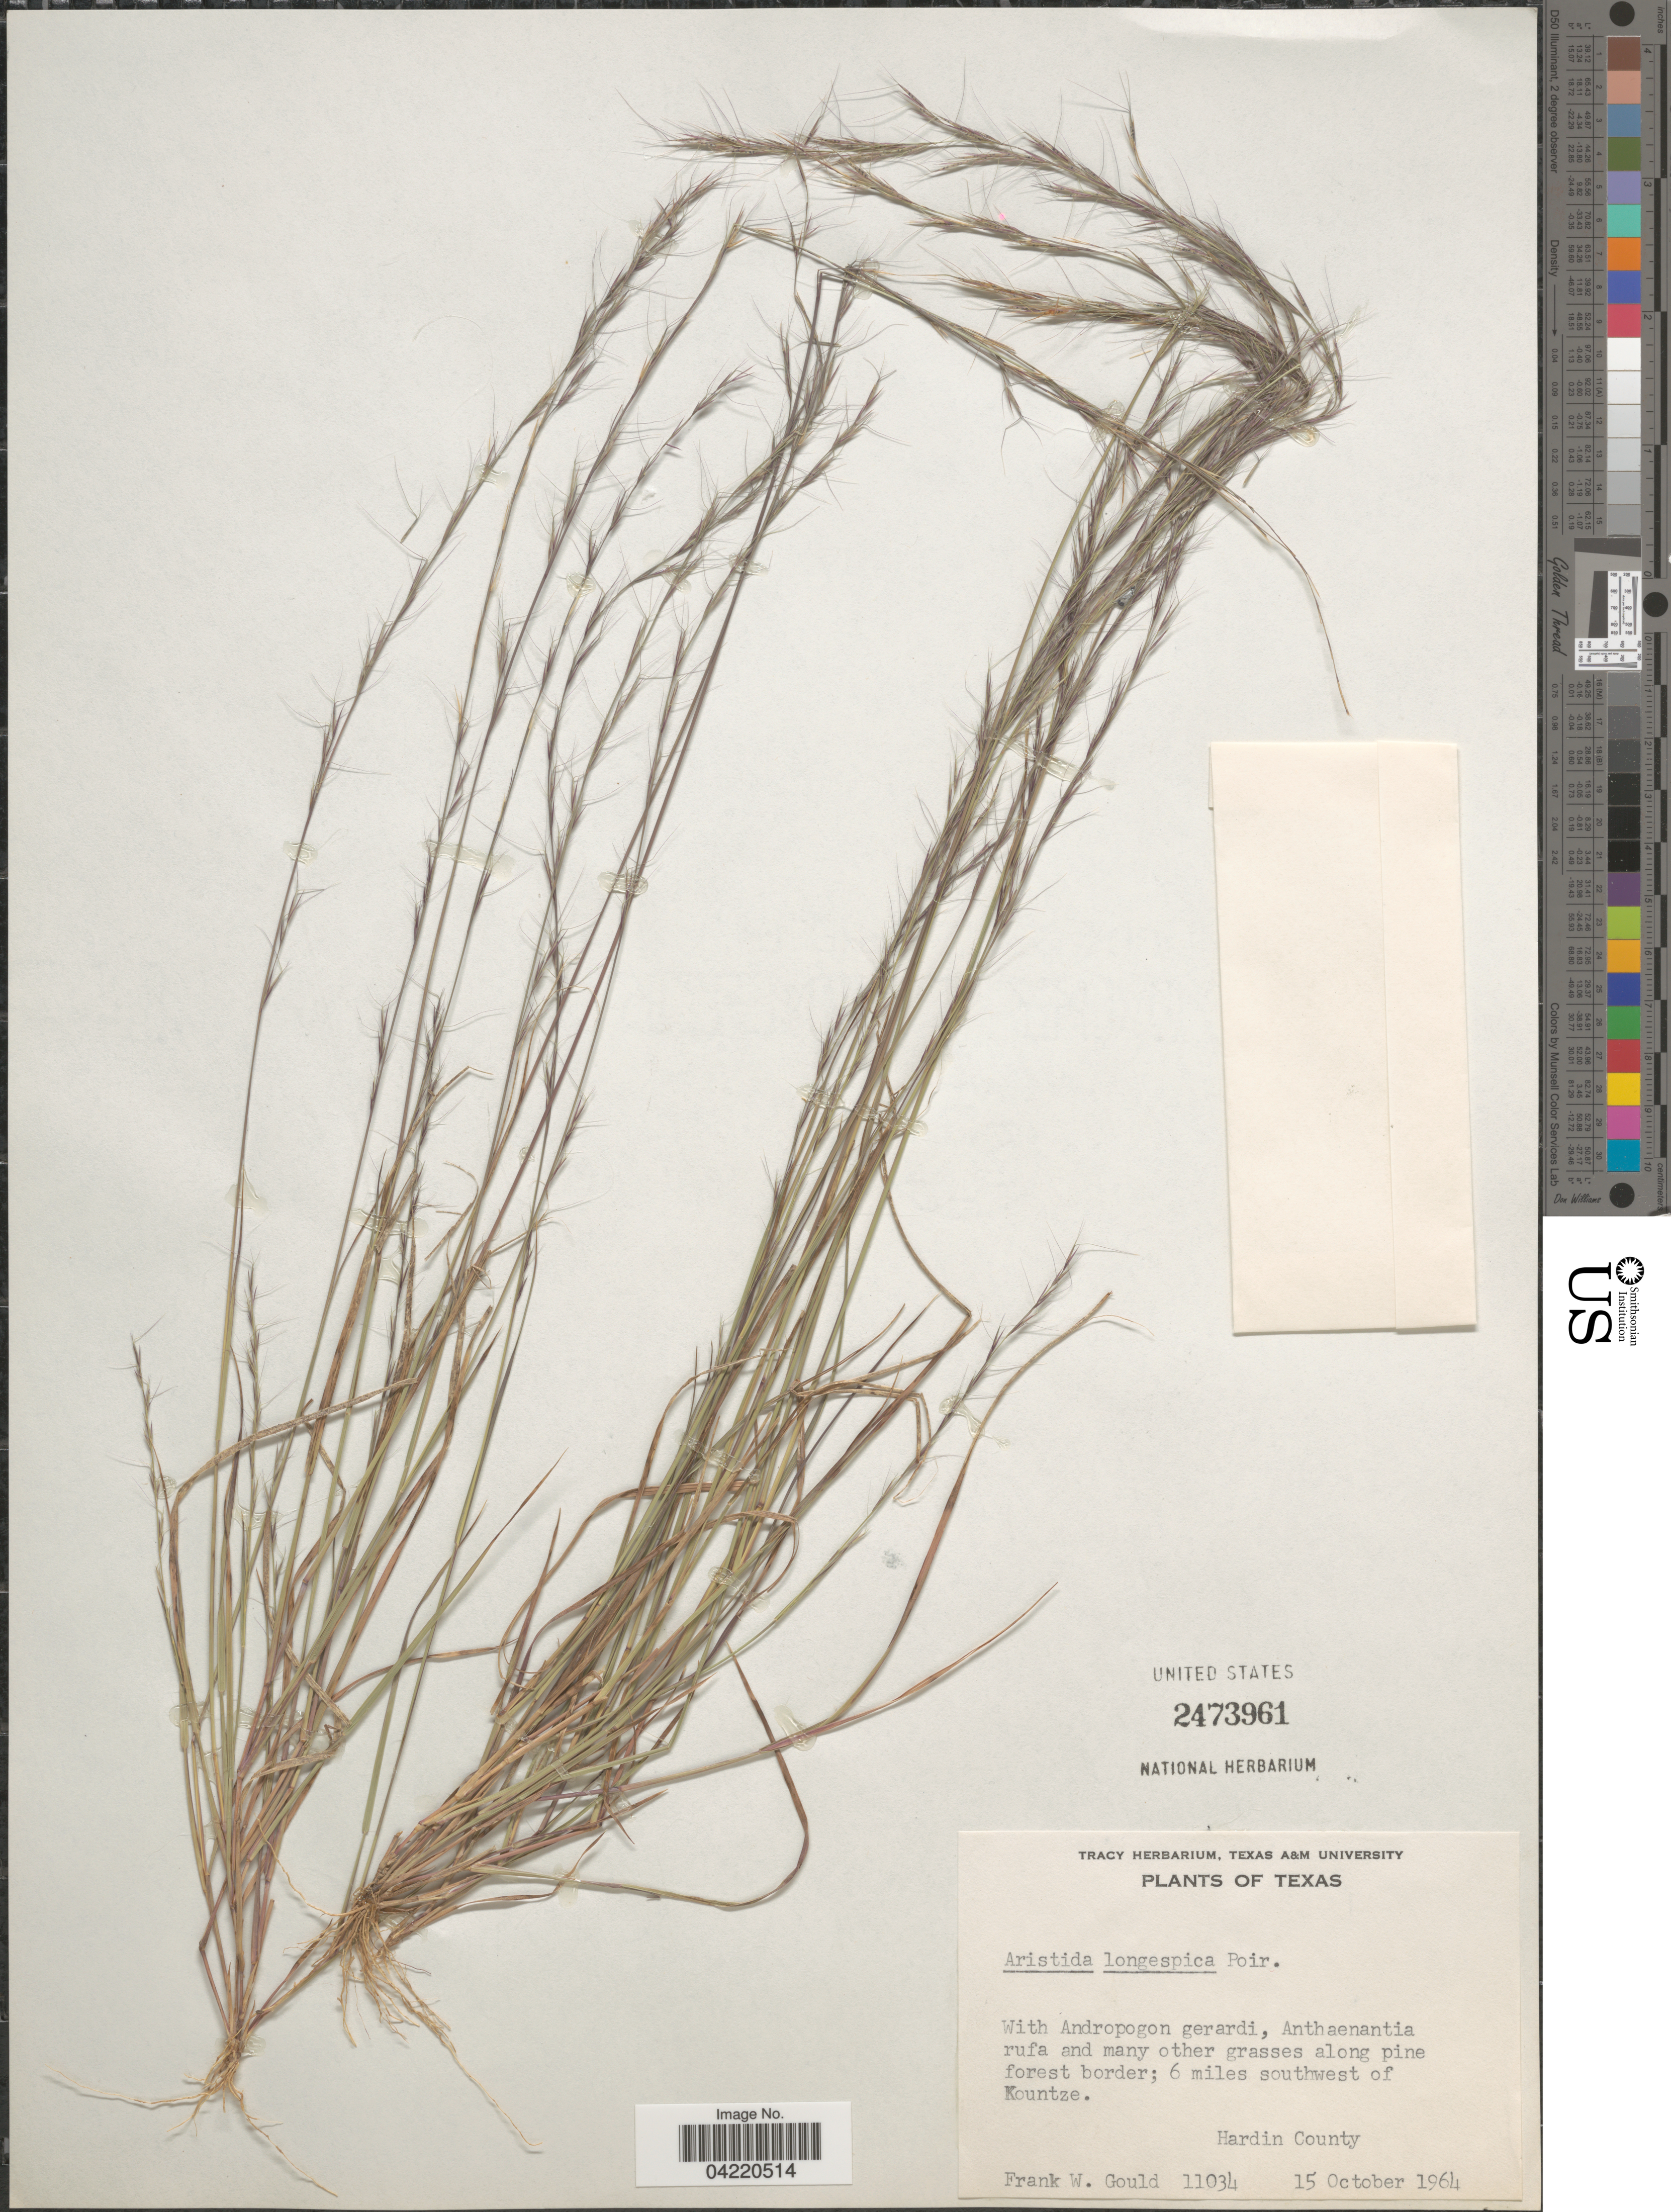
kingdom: Plantae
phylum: Tracheophyta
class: Liliopsida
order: Poales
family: Poaceae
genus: Aristida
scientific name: Aristida longespica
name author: Poir.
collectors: F. W. Gould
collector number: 11034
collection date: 1964-10-15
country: United States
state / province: Texas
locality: Along pine forest border; 6 miles southwest of Kountze. Hardin County.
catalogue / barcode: US 2473961